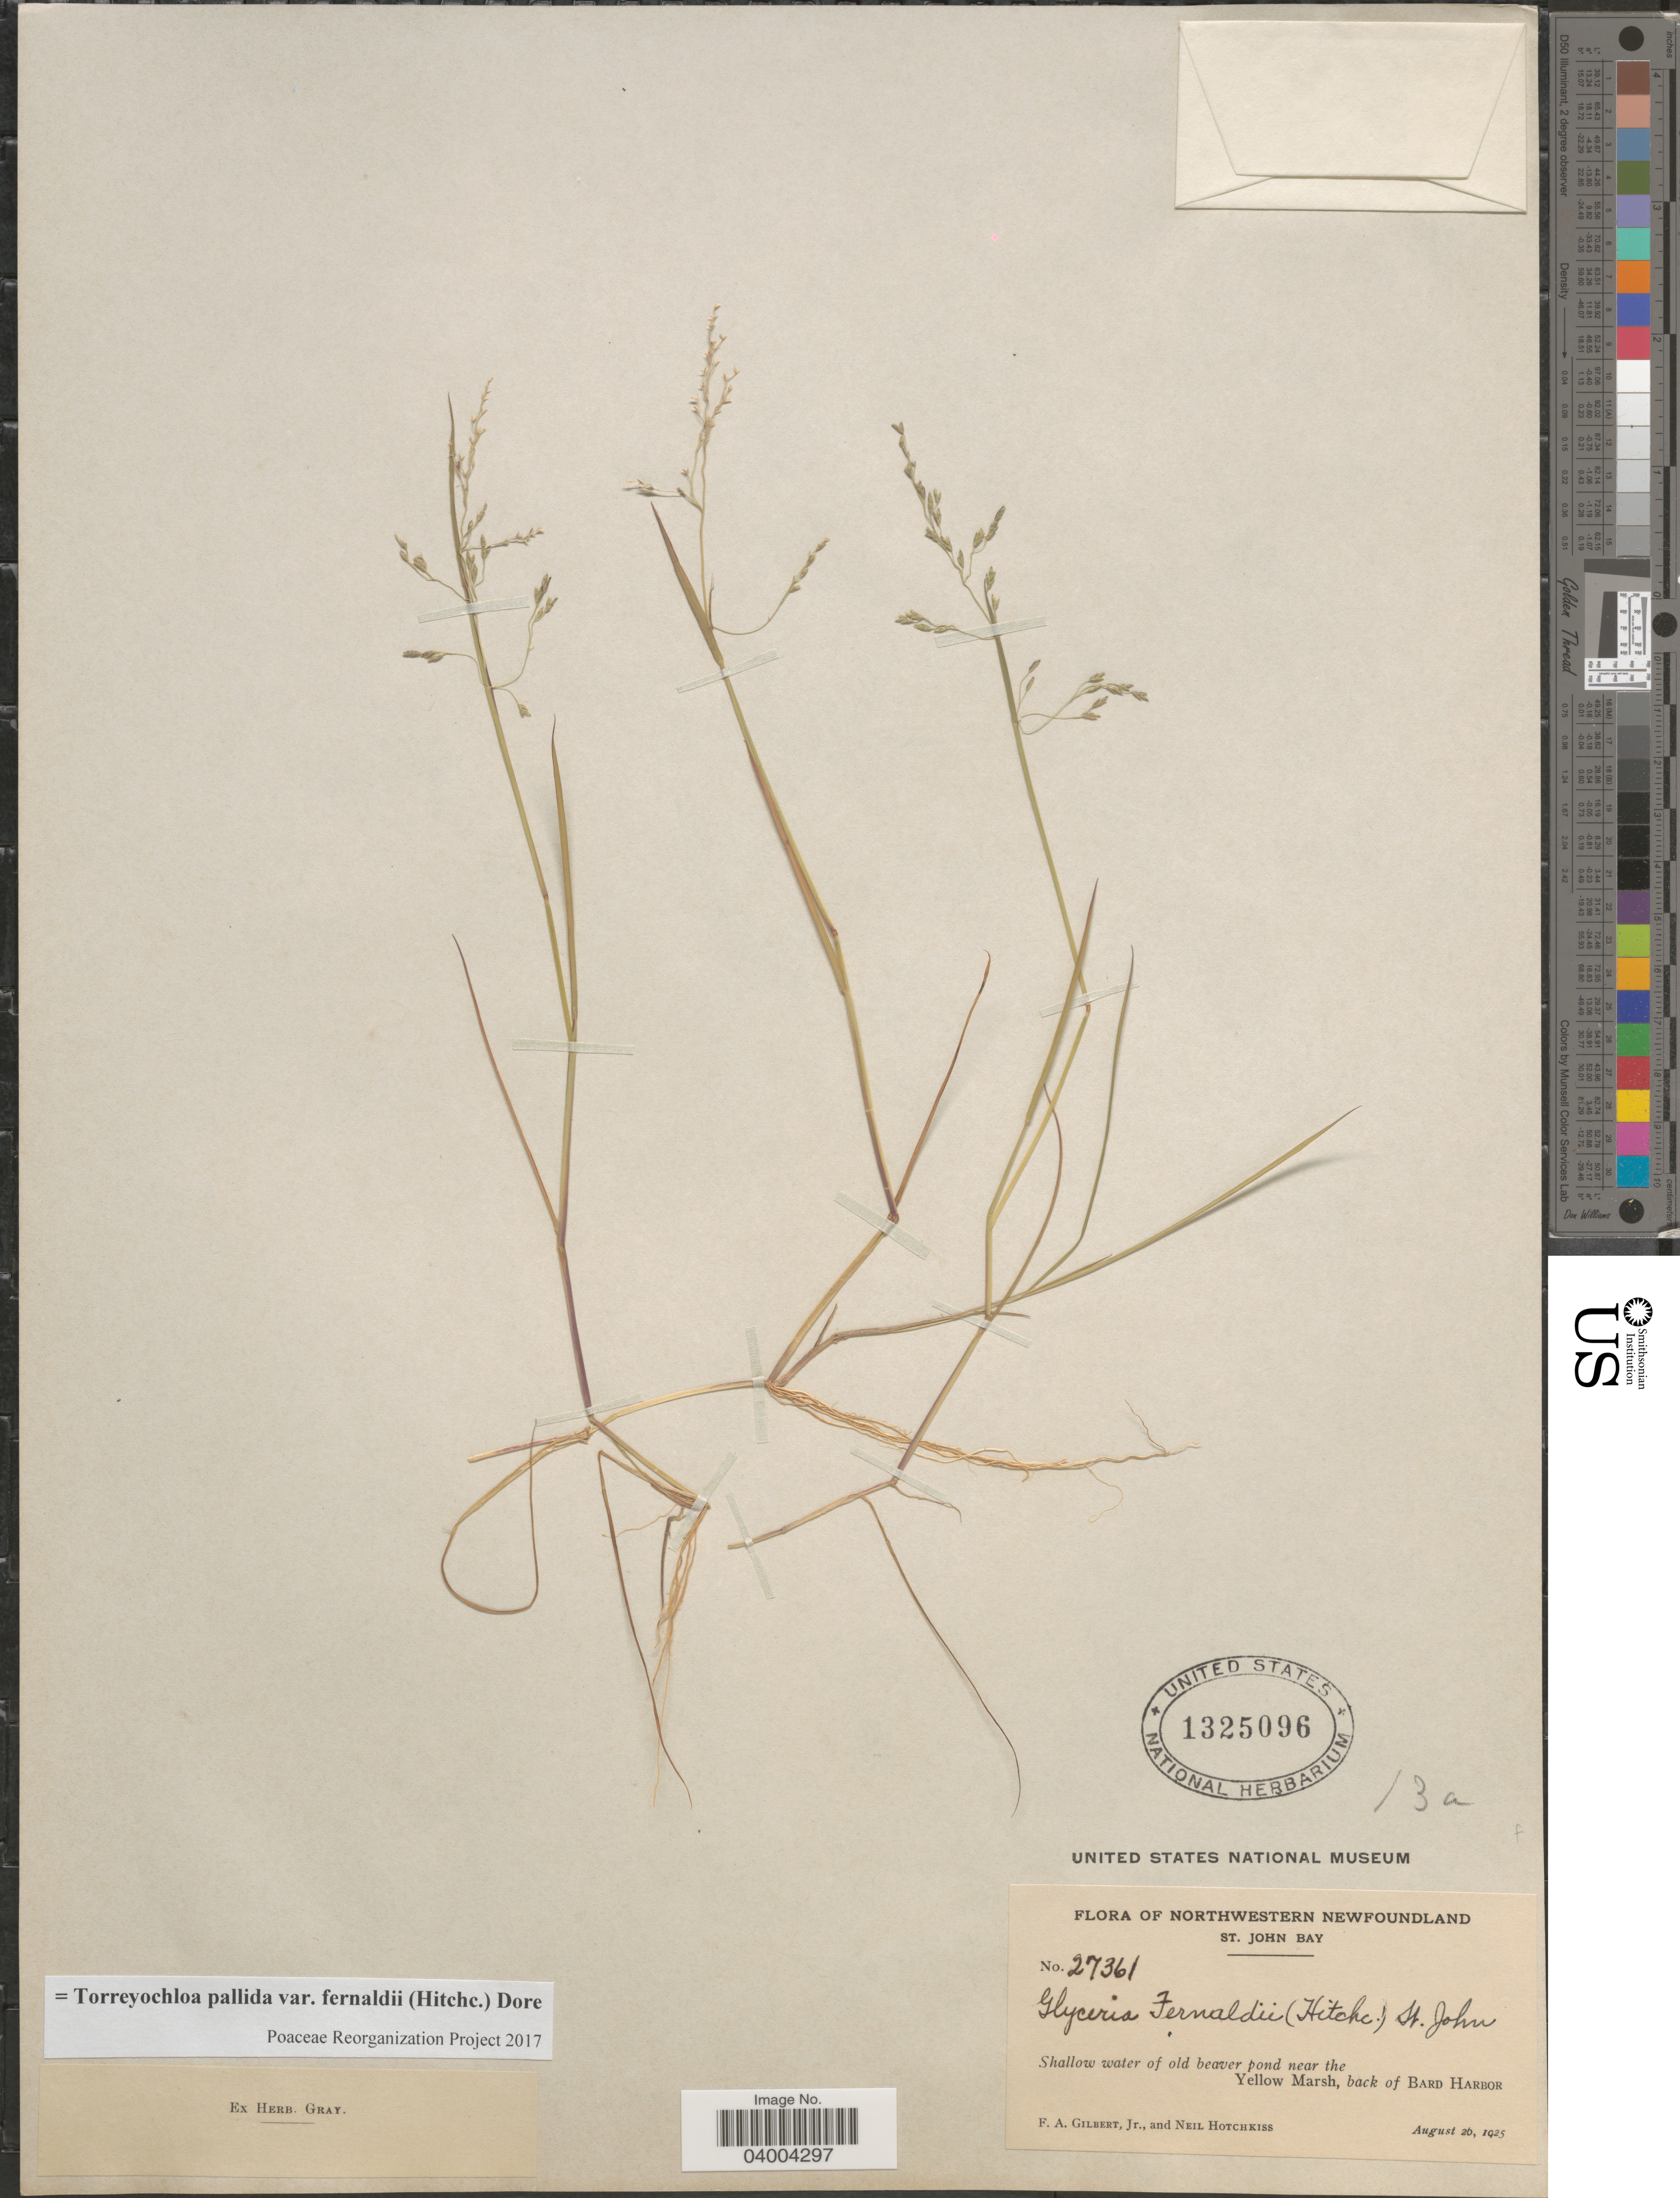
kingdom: Plantae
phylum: Tracheophyta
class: Liliopsida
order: Poales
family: Poaceae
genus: Torreyochloa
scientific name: Torreyochloa pallida var. fernaldii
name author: (Hitchc.) Dore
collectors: F. A. Gilbert & N. Hotchkiss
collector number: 27361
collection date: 1925-08-20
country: Canada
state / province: Newfoundland and Labrador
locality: Northwestern Newfoundland. St. John Bay. Shallow water of old beaver pond near the Yellow Marsh, back of Bard Harbor.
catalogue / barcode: US 1325096